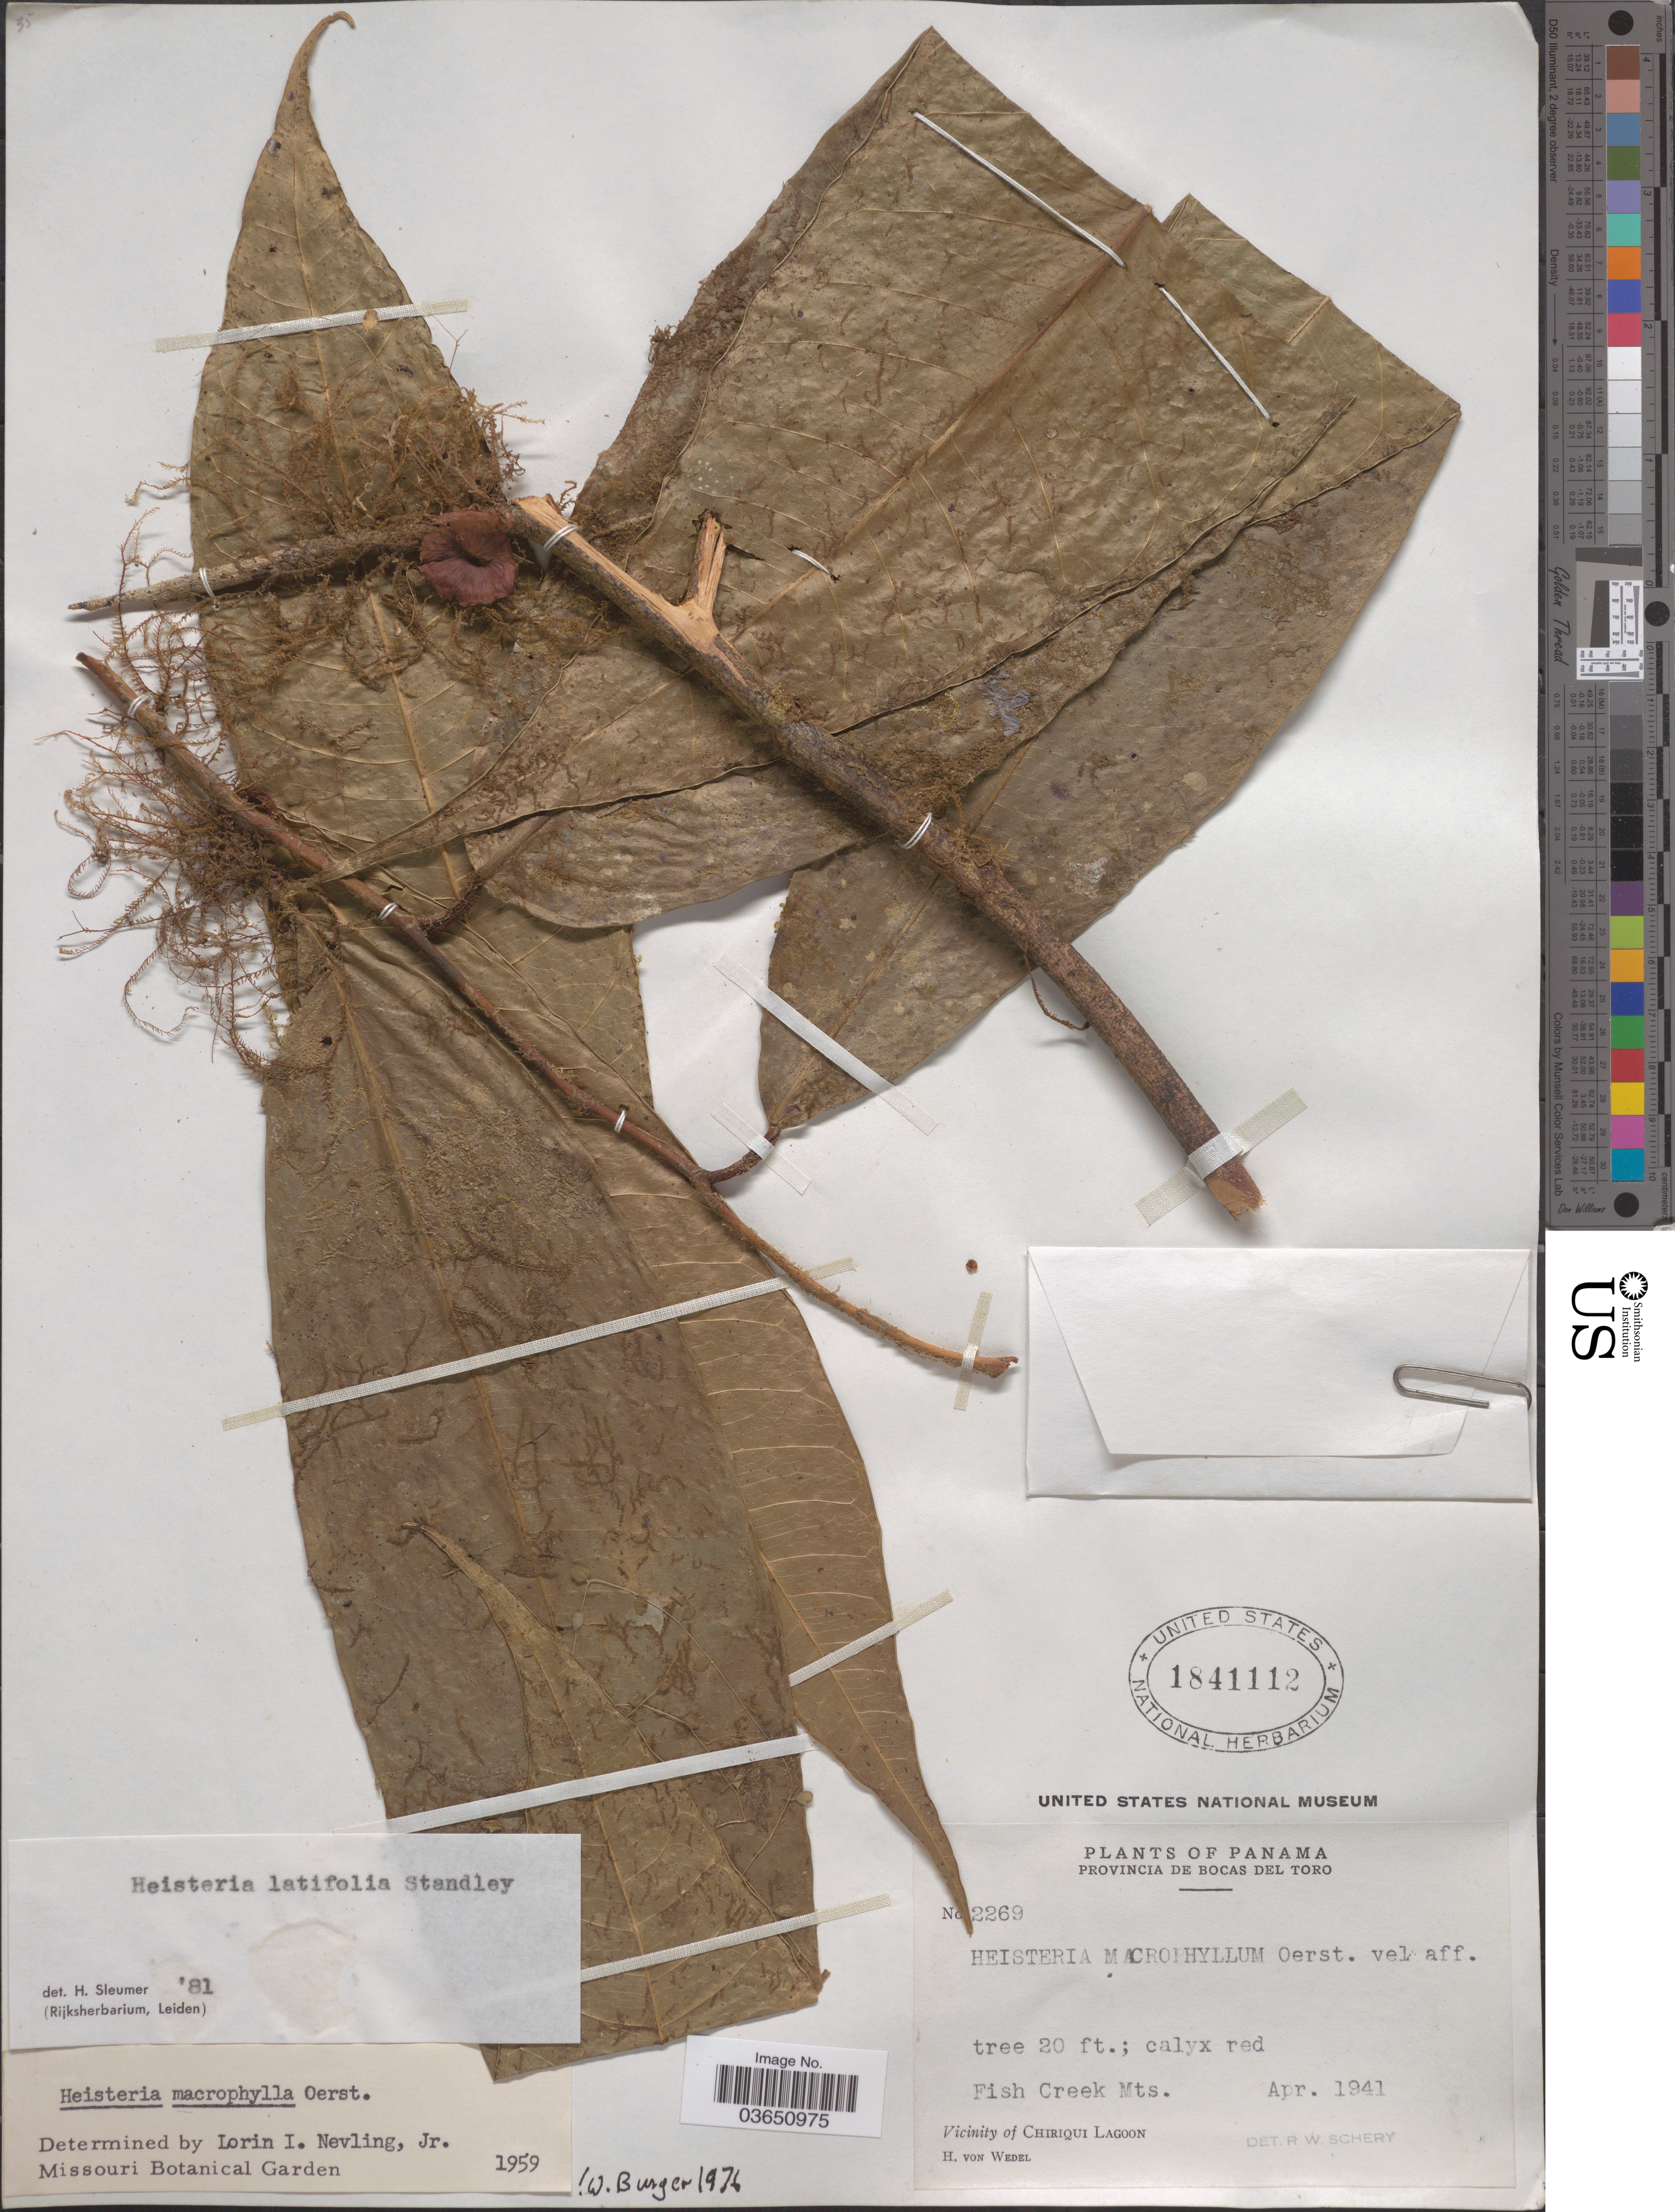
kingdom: Plantae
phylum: Tracheophyta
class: Magnoliopsida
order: Santalales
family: Erythropalaceae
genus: Heisteria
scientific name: Heisteria latifolia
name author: Standl.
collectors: H. von Wedel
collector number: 2269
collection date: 1941-04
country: Panama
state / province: Bocas del Toro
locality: Fish Creek Mts. Vicinity of Chiriqui Lagoon.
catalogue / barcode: US 1841112